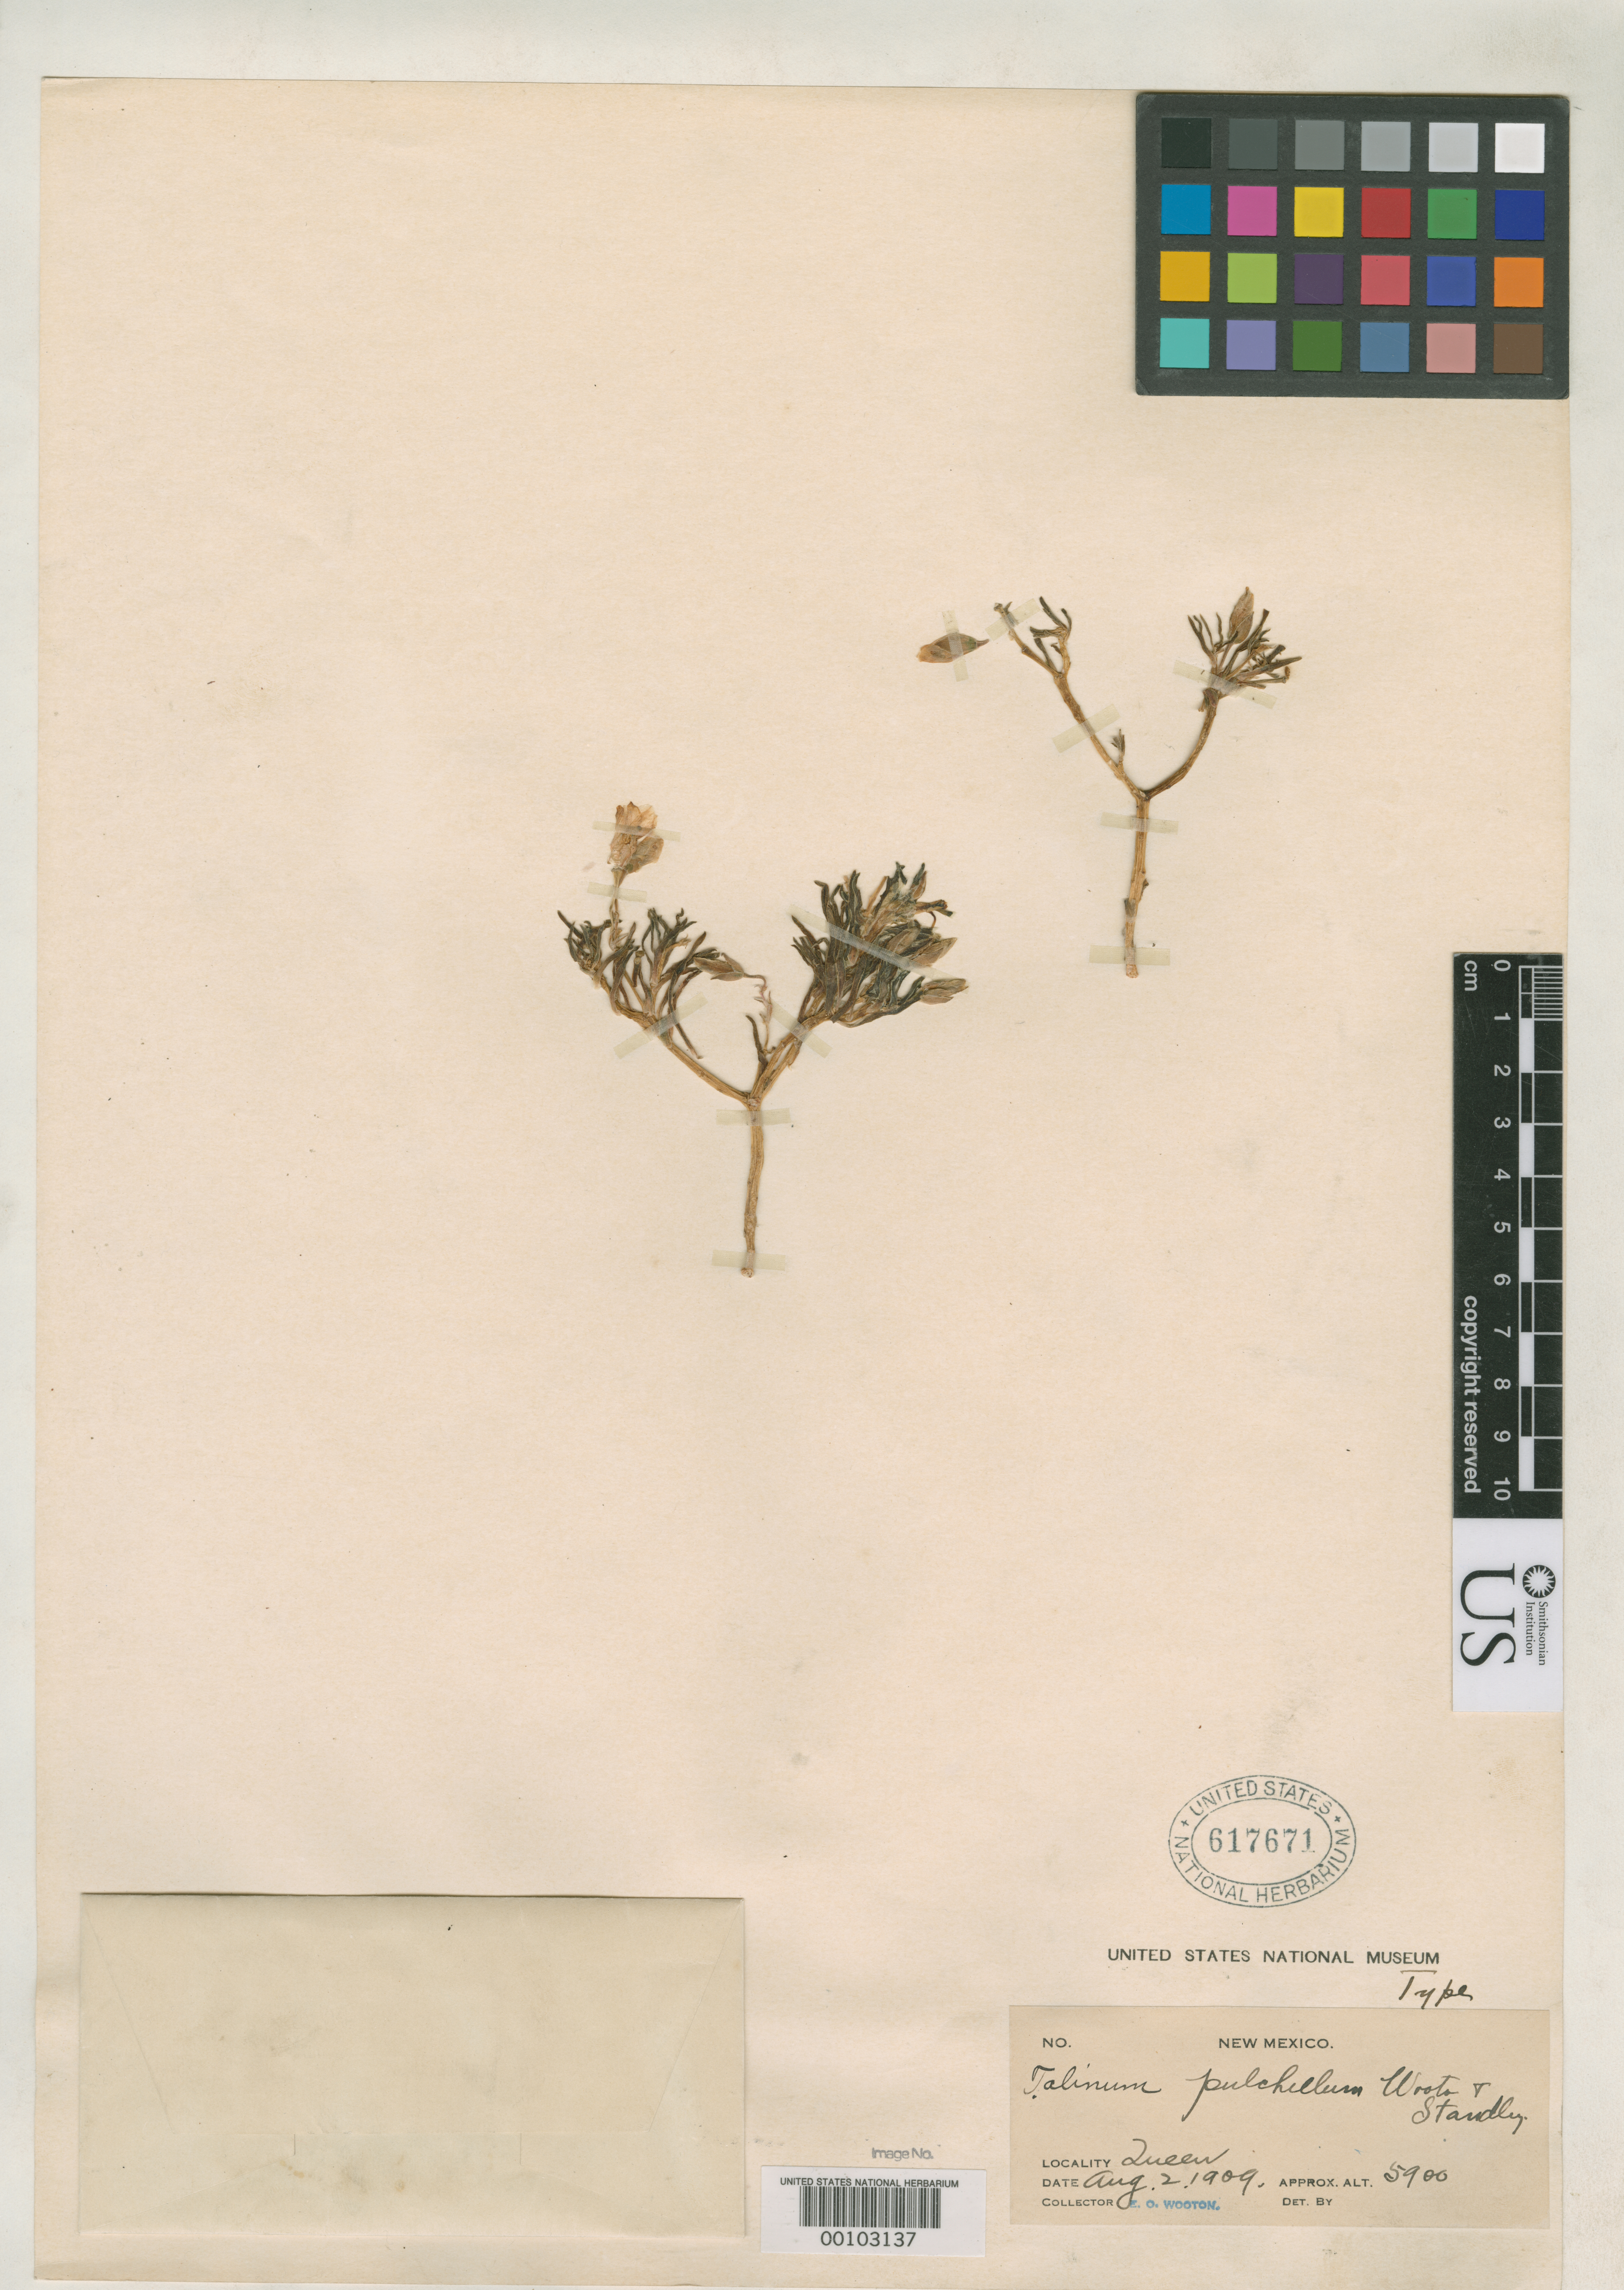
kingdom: Plantae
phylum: Tracheophyta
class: Magnoliopsida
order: Caryophyllales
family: Talinaceae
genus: Talinum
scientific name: Talinum pulchellum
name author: Wooton & Standl.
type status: Holotype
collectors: E. O. Wooton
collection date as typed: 02 Aug 1909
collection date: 1909-08-02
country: United States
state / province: New Mexico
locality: Near Queen.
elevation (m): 1770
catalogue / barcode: US 617671